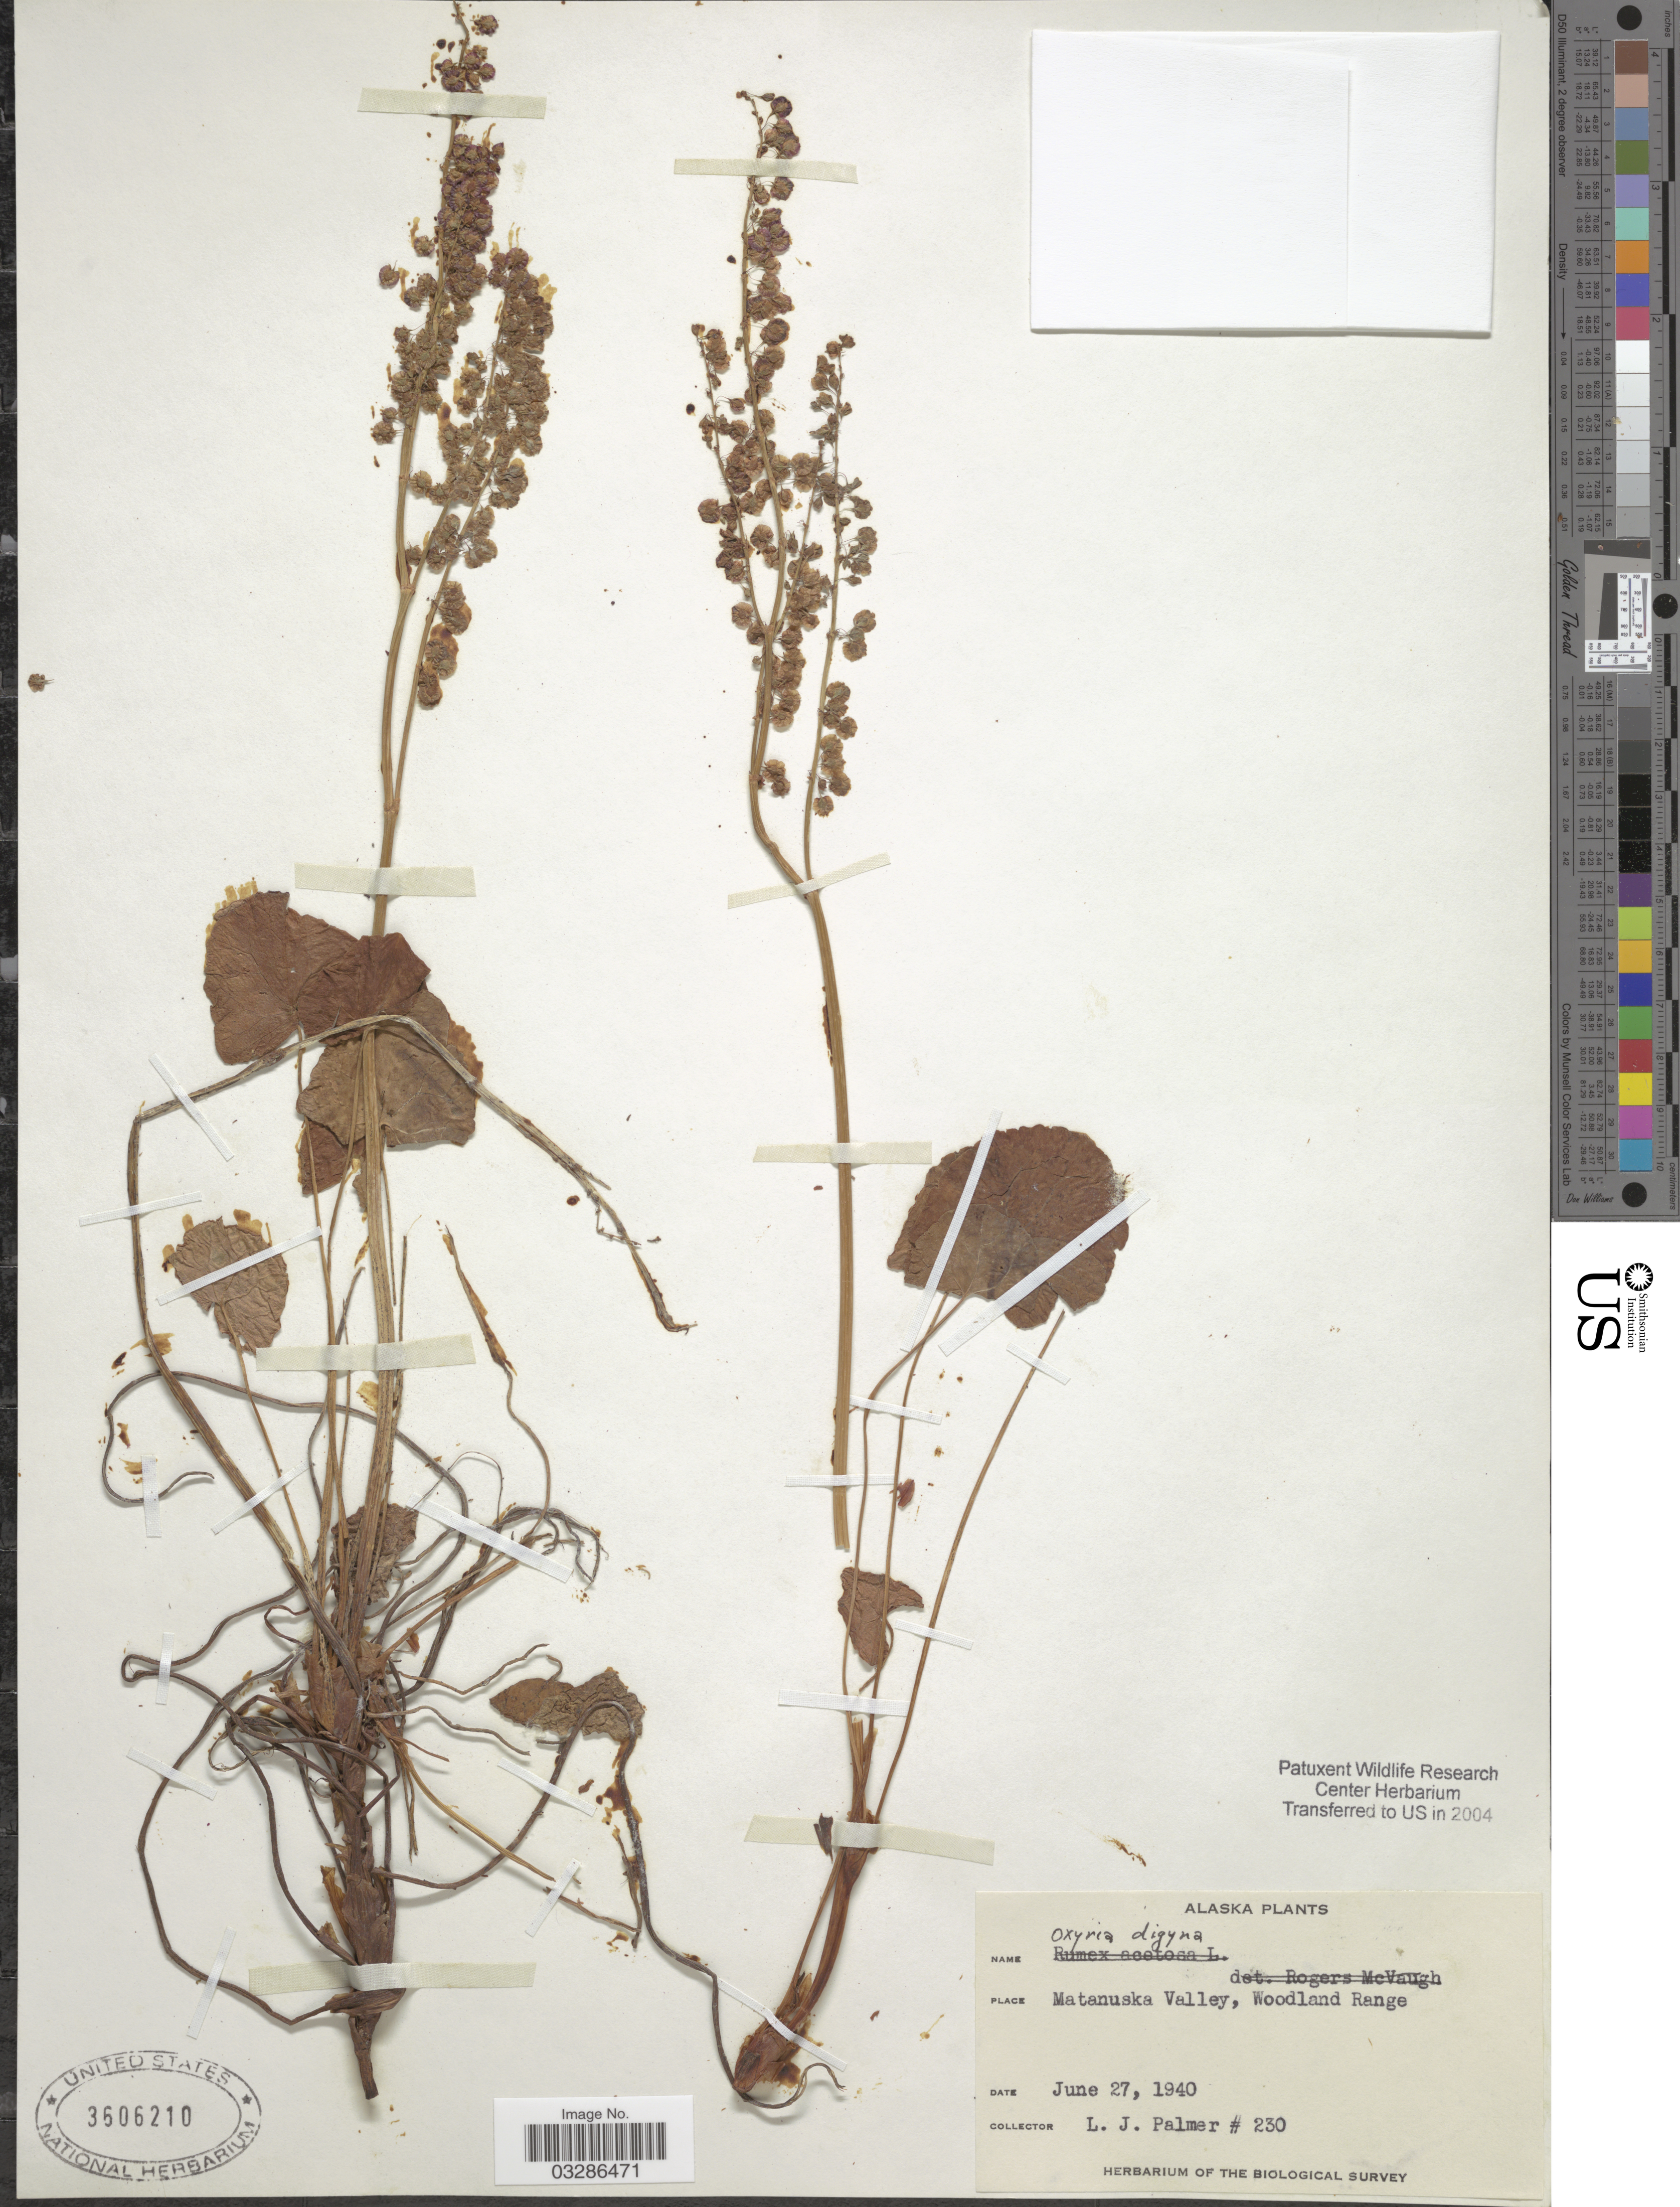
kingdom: Plantae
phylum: Tracheophyta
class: Magnoliopsida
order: Caryophyllales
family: Polygonaceae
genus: Oxyria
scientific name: Oxyria digyna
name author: (L.) Hill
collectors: L. J. Palmer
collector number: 230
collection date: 1940-06-27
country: United States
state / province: Alaska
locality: Matanuska Valley, Woodland Range.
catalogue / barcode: US 3606210